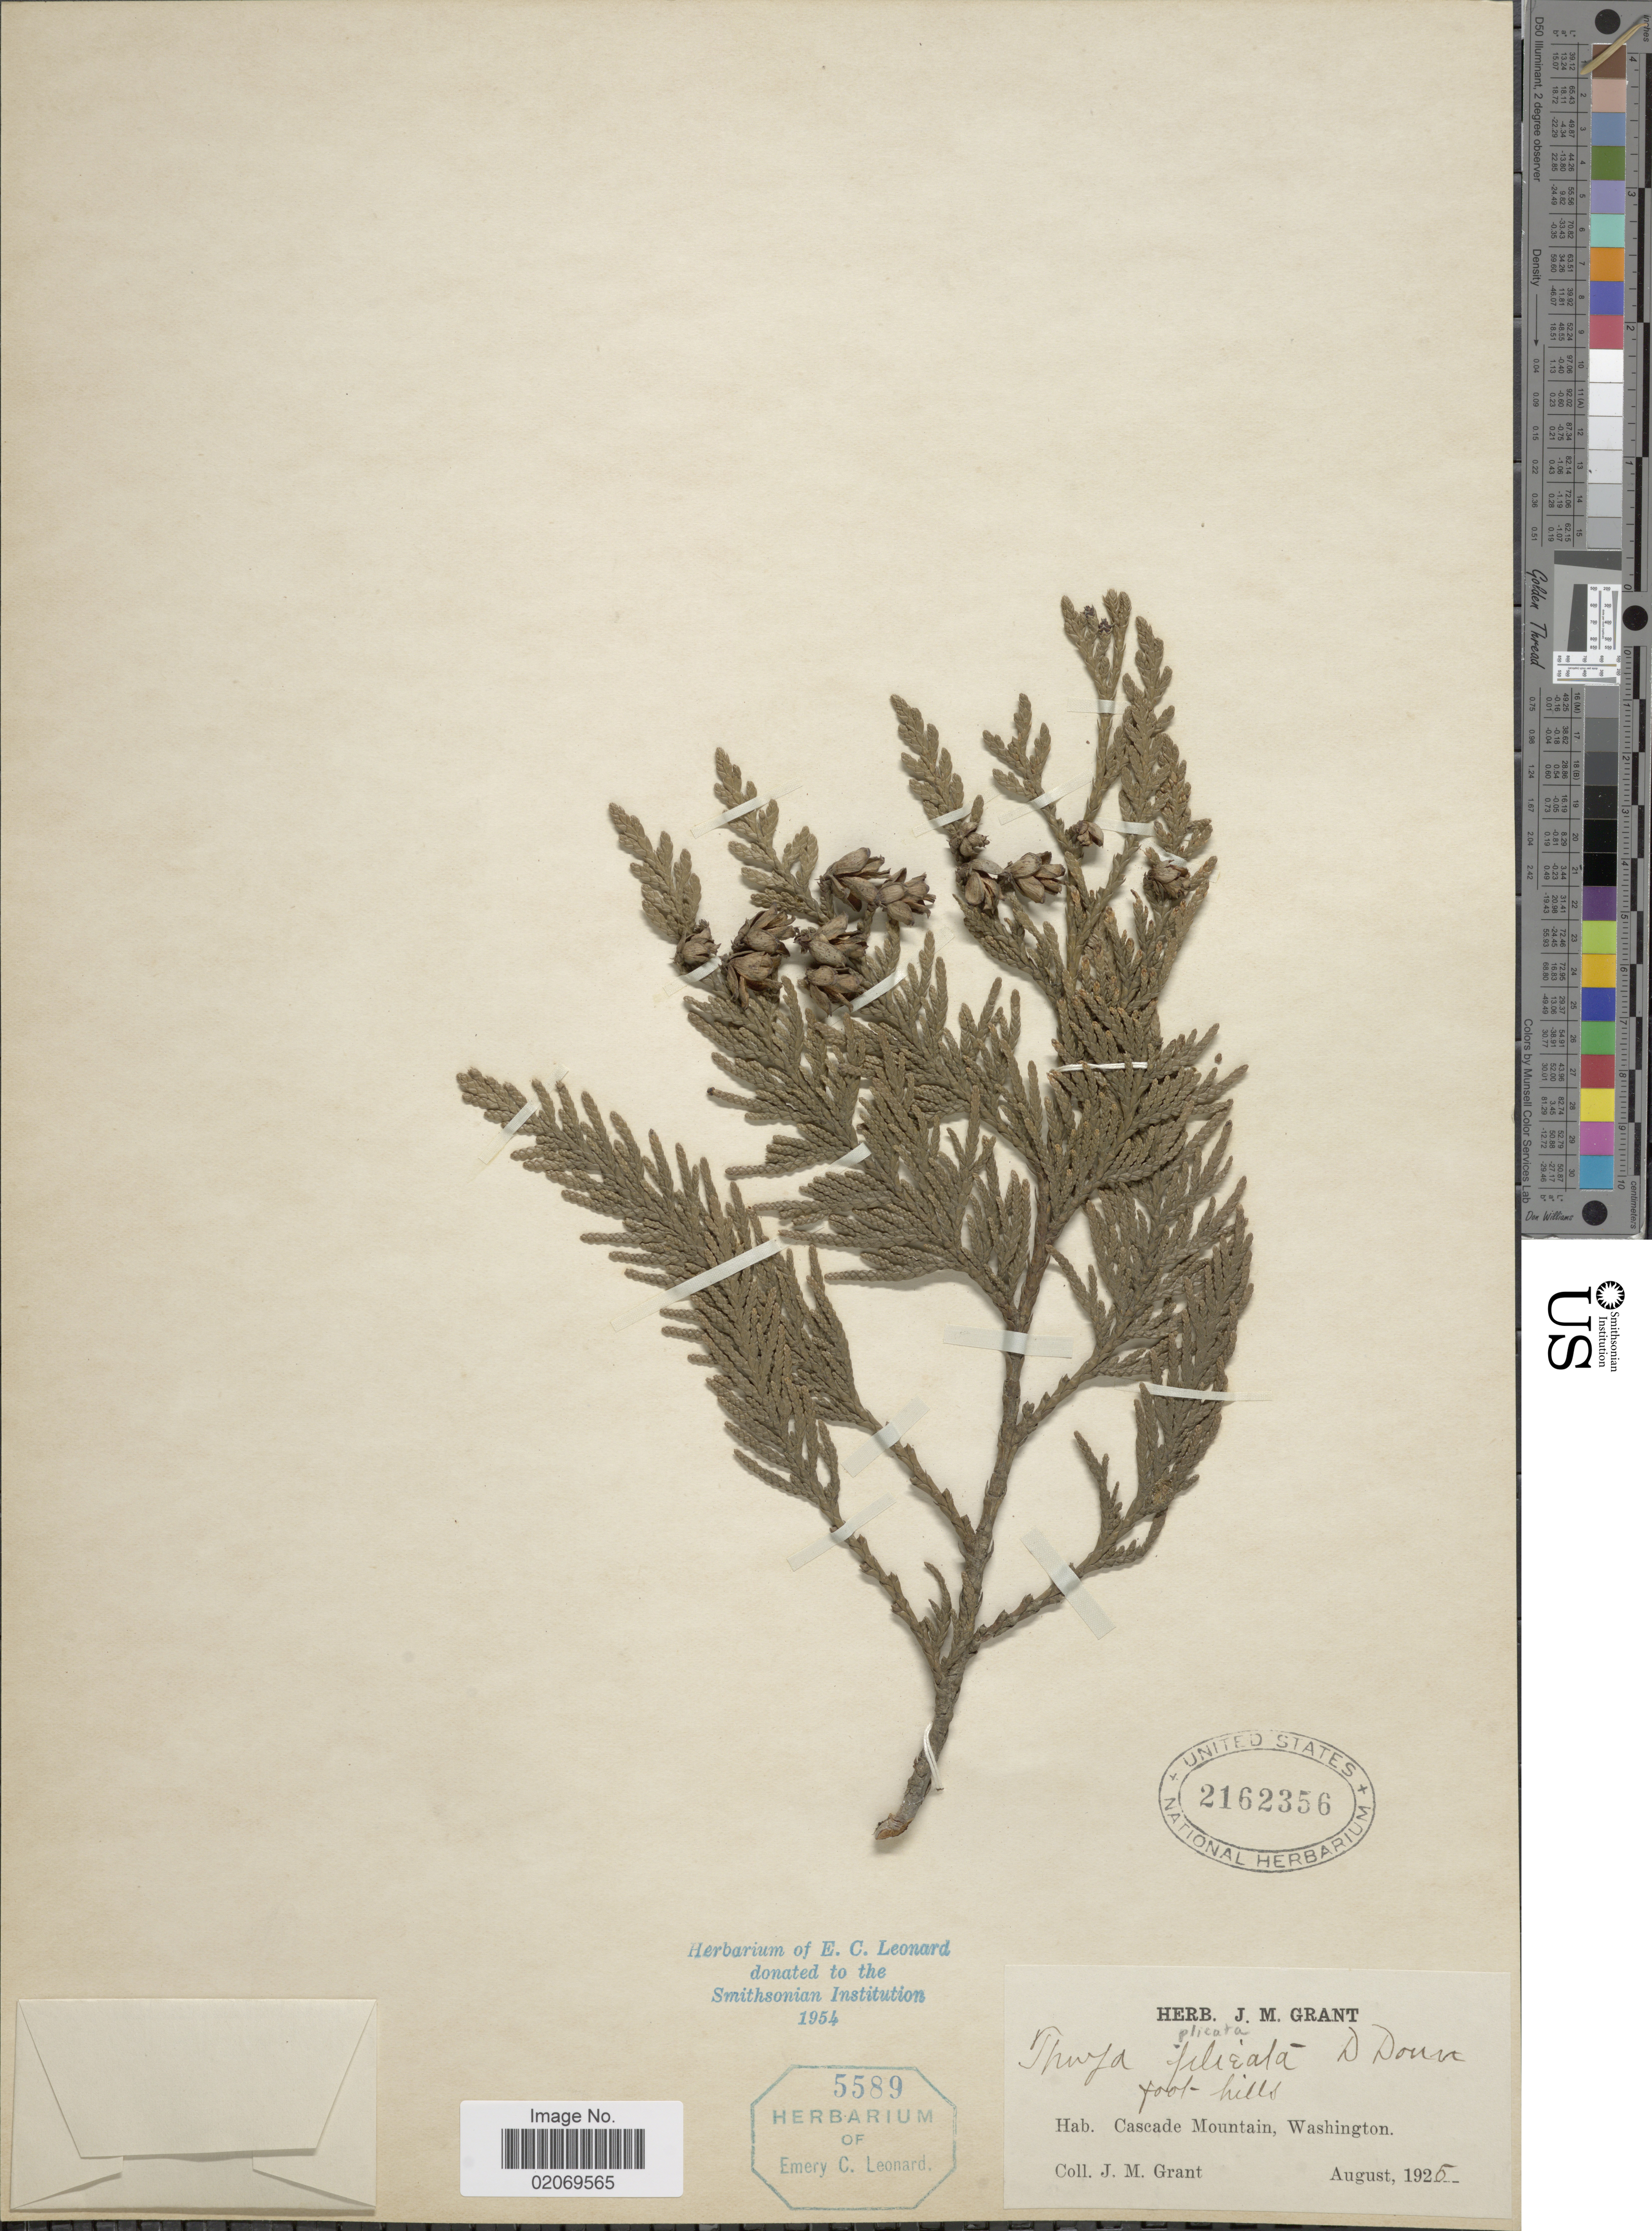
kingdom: Plantae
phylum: Tracheophyta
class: Pinopsida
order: Pinales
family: Cupressaceae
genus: Thuja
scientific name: Thuja plicata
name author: Donn & D. Don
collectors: J. M. Grant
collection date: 1925-08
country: United States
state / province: Washington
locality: Cascade Mountain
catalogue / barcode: US 2162356